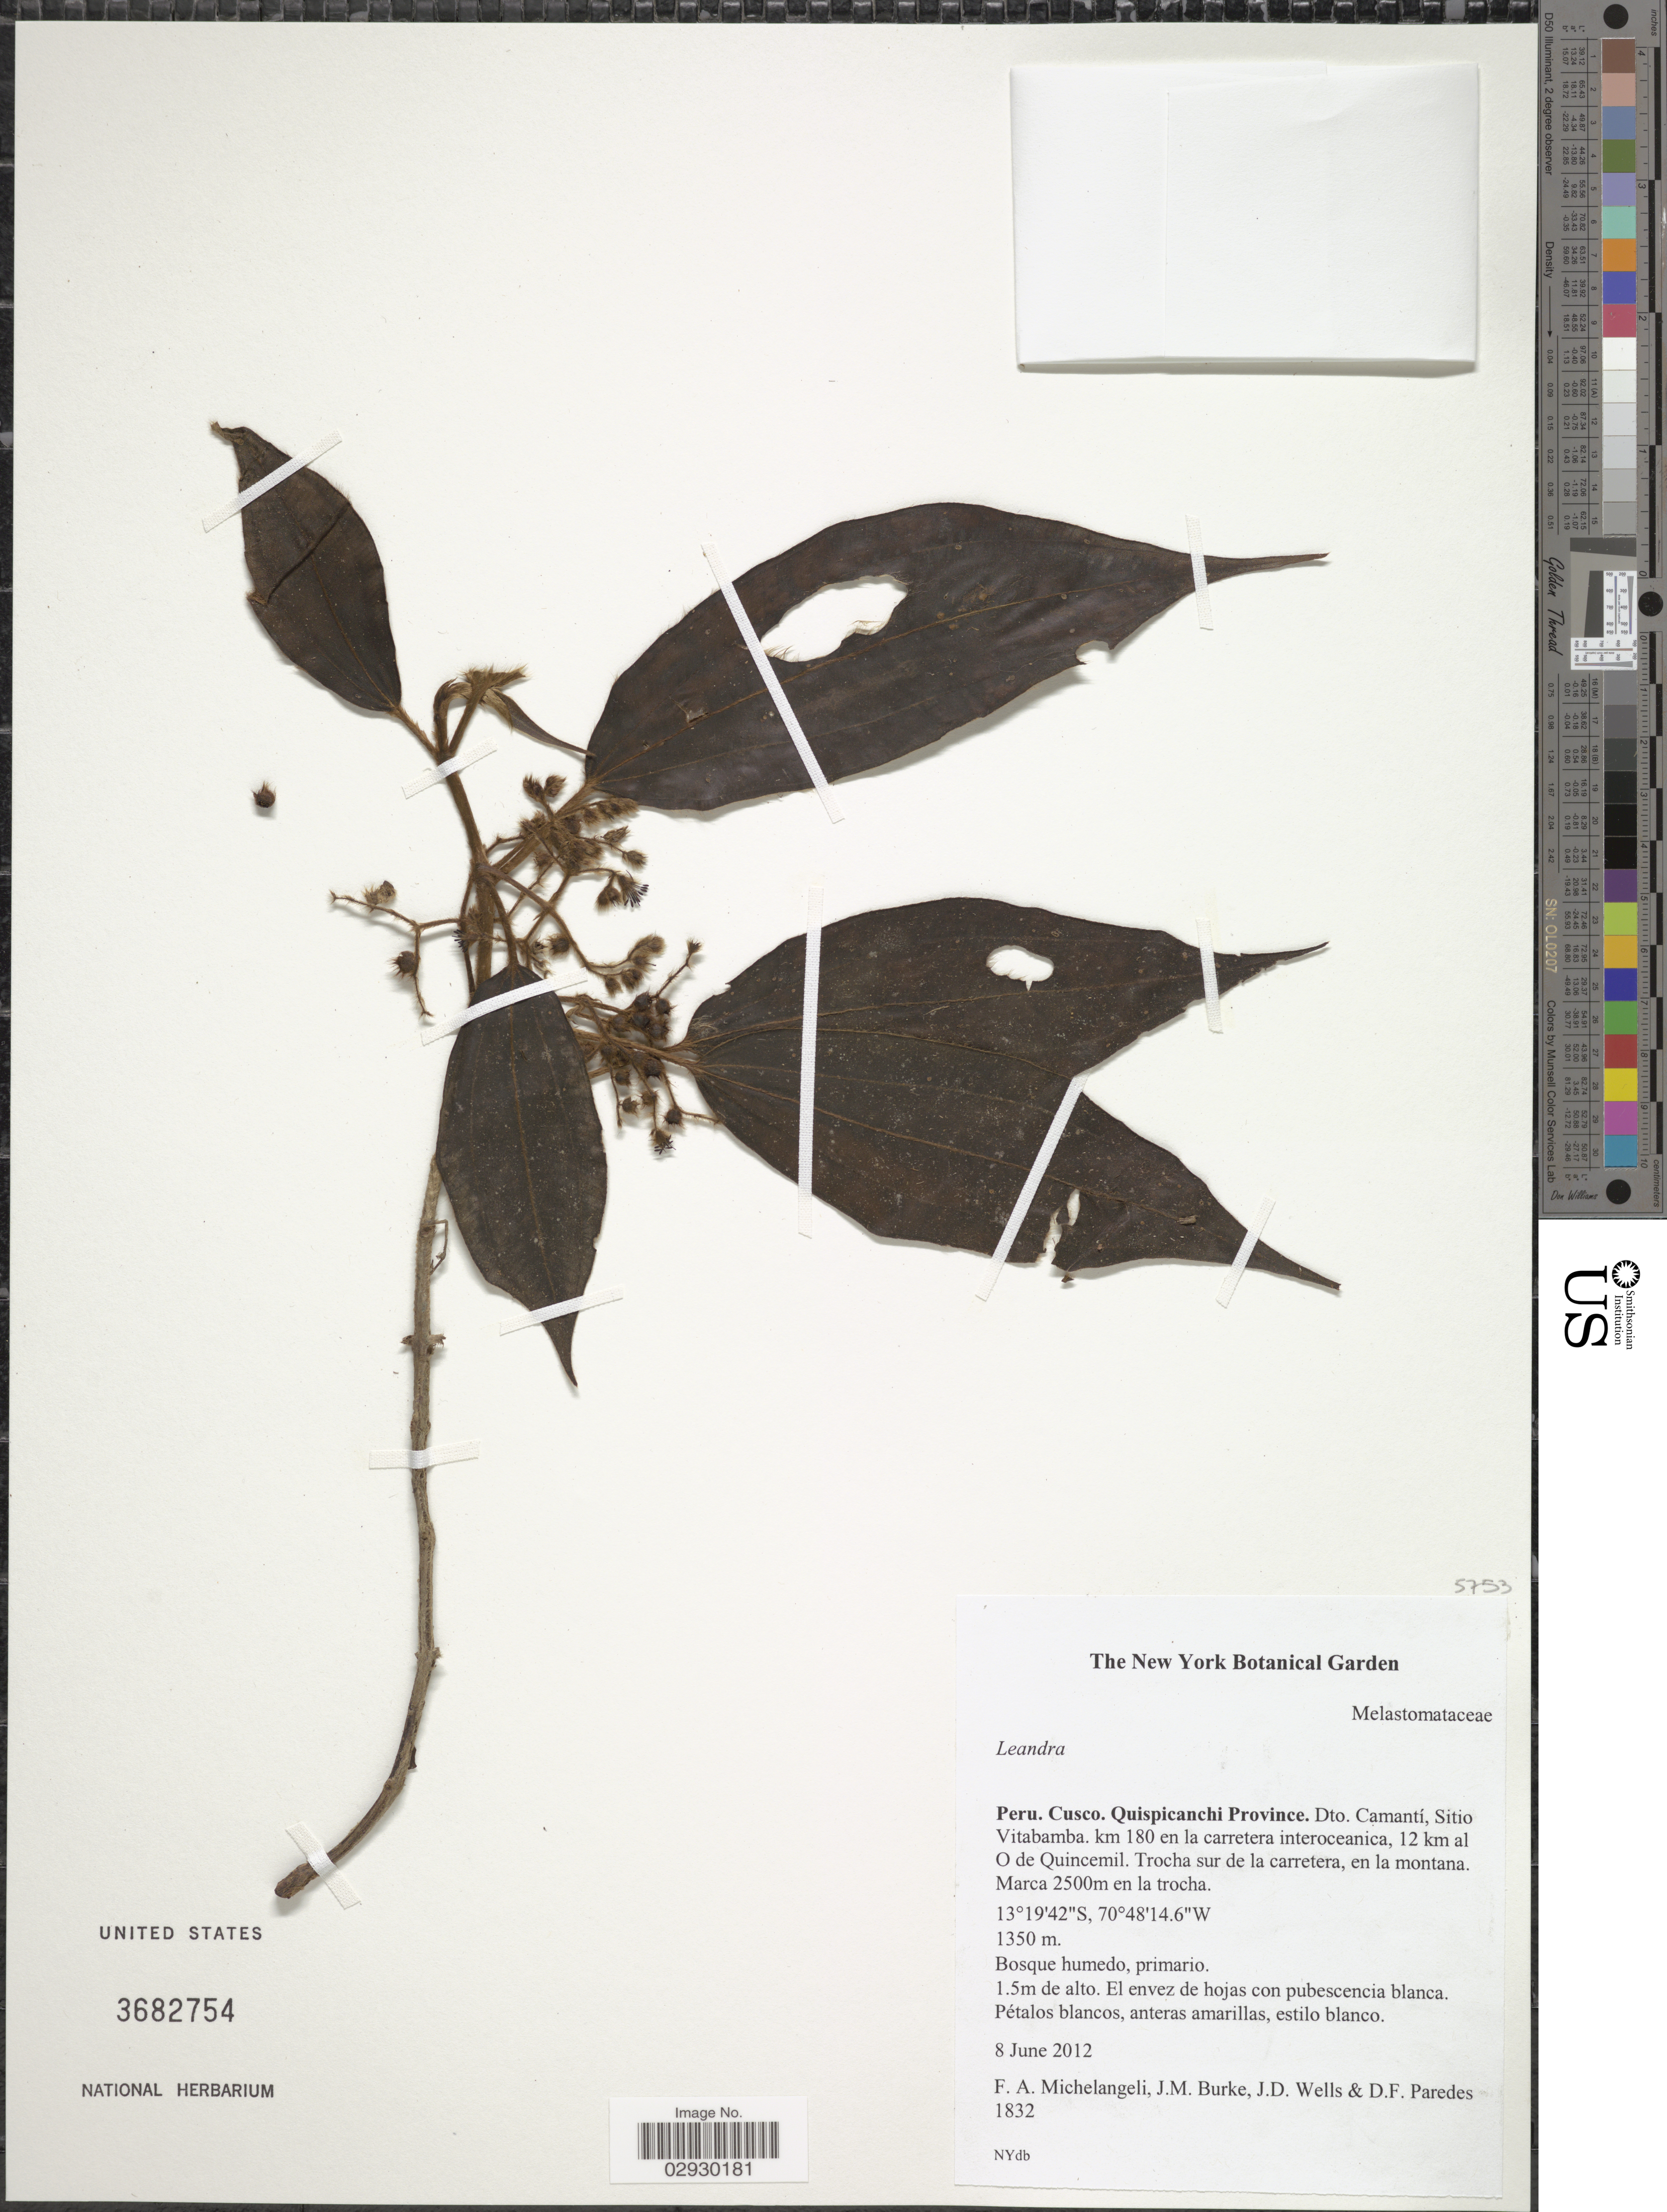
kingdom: Plantae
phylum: Tracheophyta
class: Magnoliopsida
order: Myrtales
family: Melastomataceae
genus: Leandra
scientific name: Leandra sp.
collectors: F. A. Michelangeli, Jac. M. Burke, J. Wells & D. Paredes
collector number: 1832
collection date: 2012-06-08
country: Peru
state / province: Cusco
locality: Quispicanchi Province. Dto. Camantí, Sitio Vitabamba. km 180 en la carretera interoceanica, 12 km al O de Quincemil.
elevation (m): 1350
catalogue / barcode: US 3682754